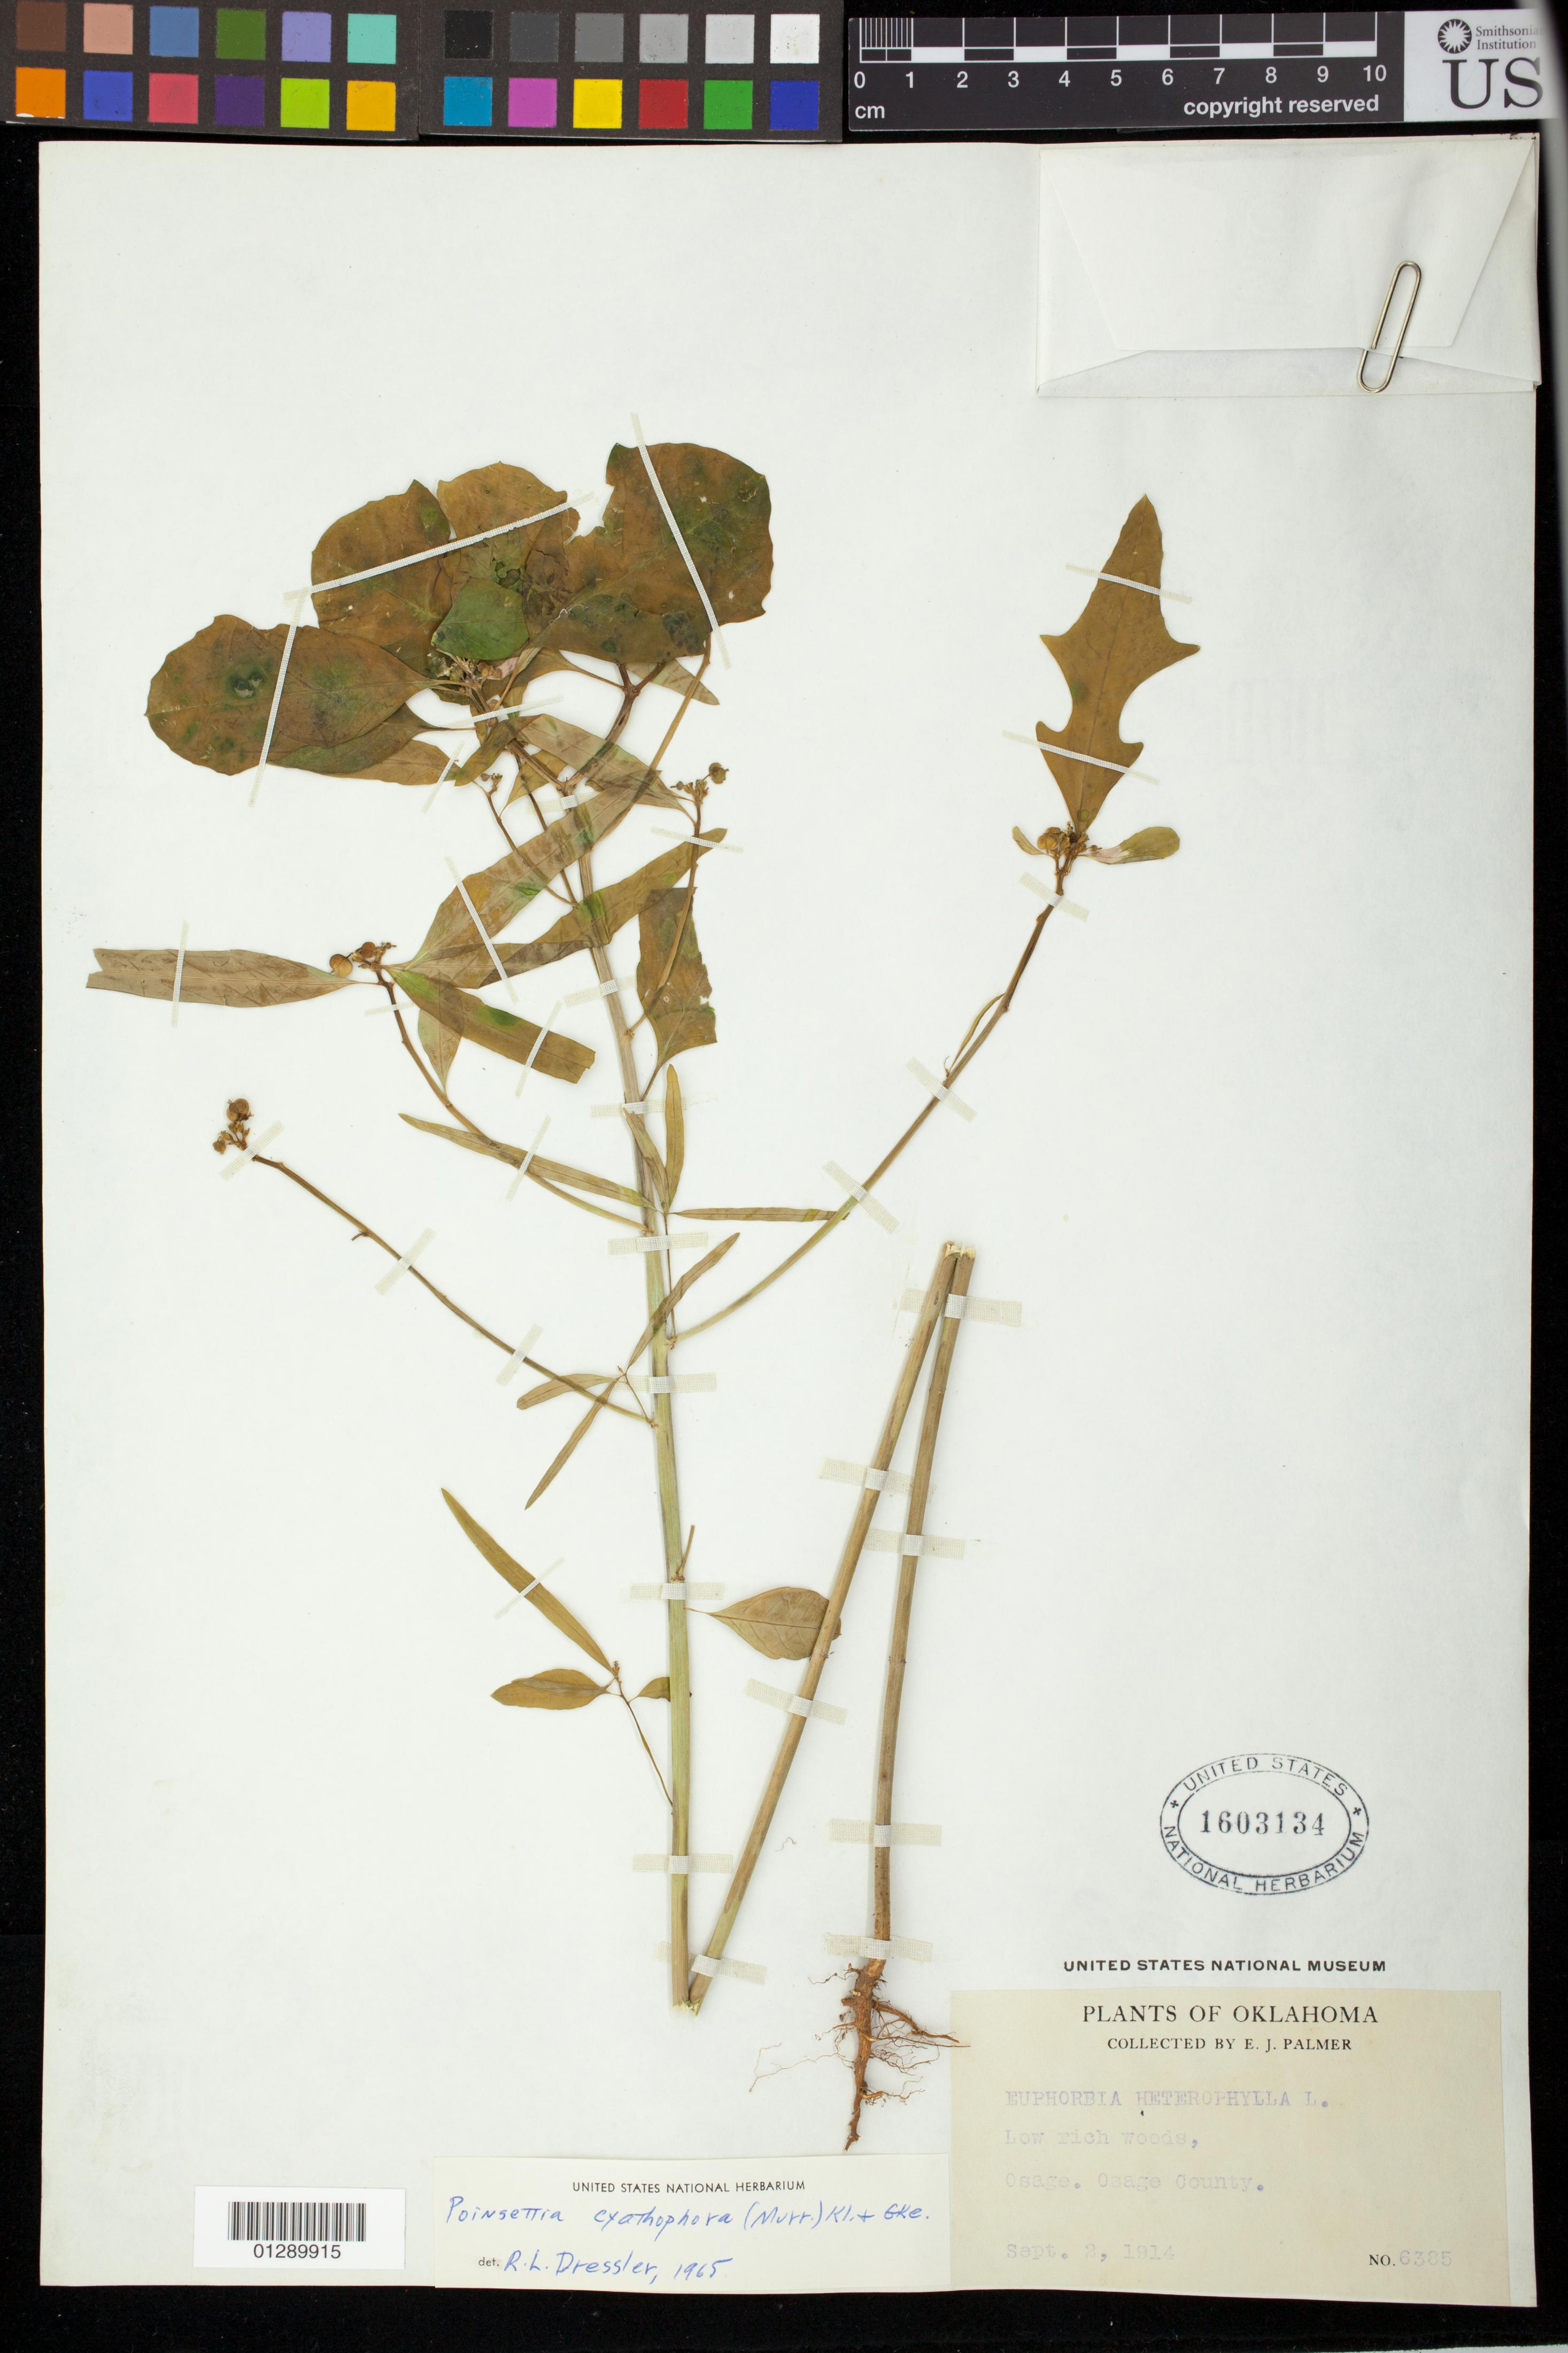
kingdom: Plantae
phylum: Tracheophyta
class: Magnoliopsida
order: Malpighiales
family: Euphorbiaceae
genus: Euphorbia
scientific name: Euphorbia heterophylla var. cyathophora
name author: (Murr.) Griseb.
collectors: E. J. Palmer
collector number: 6385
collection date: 1914-09-02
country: United States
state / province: Oklahoma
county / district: Osage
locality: Osage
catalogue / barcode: US 1603134